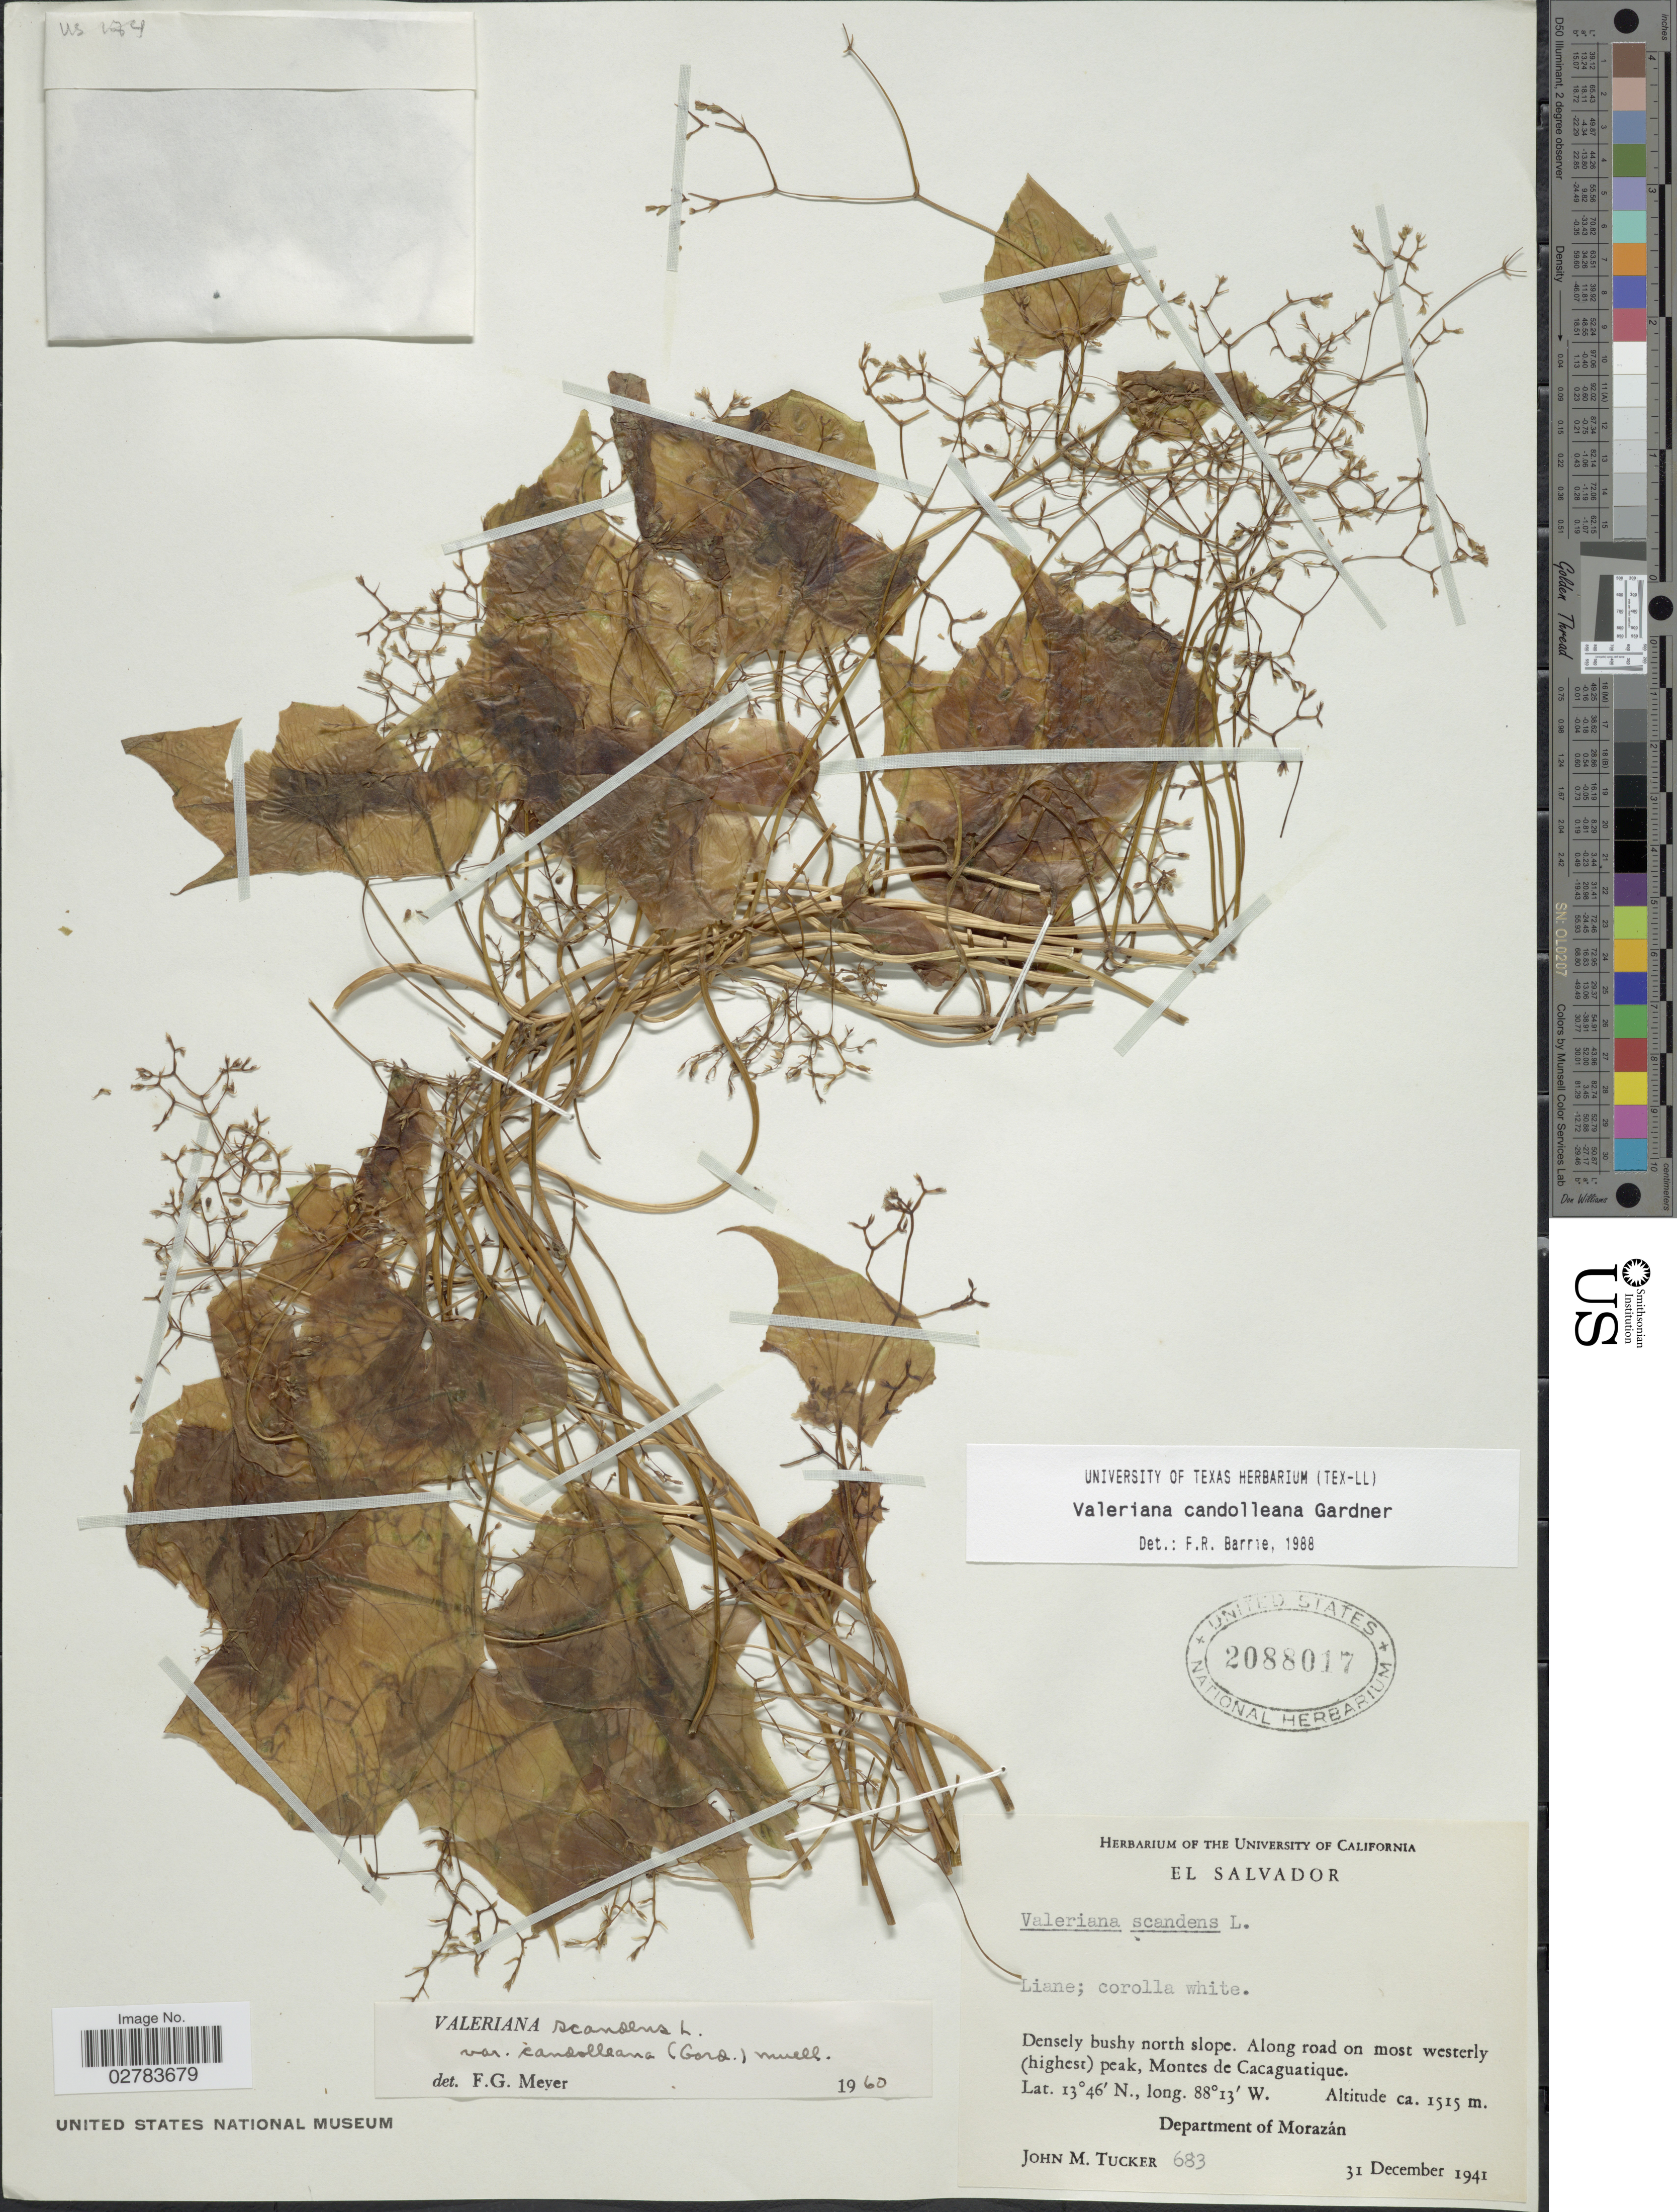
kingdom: Plantae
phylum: Tracheophyta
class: Magnoliopsida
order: Dipsacales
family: Caprifoliaceae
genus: Valeriana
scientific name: Valeriana candolleana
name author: Gardner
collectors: J. M. Tucker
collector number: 683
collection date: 1941-12-31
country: El Salvador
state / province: Morazan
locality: Along road on most westerly (highest) peak, Montes de Cacaguatique. Department of Morazán.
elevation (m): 1515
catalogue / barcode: US 2088017